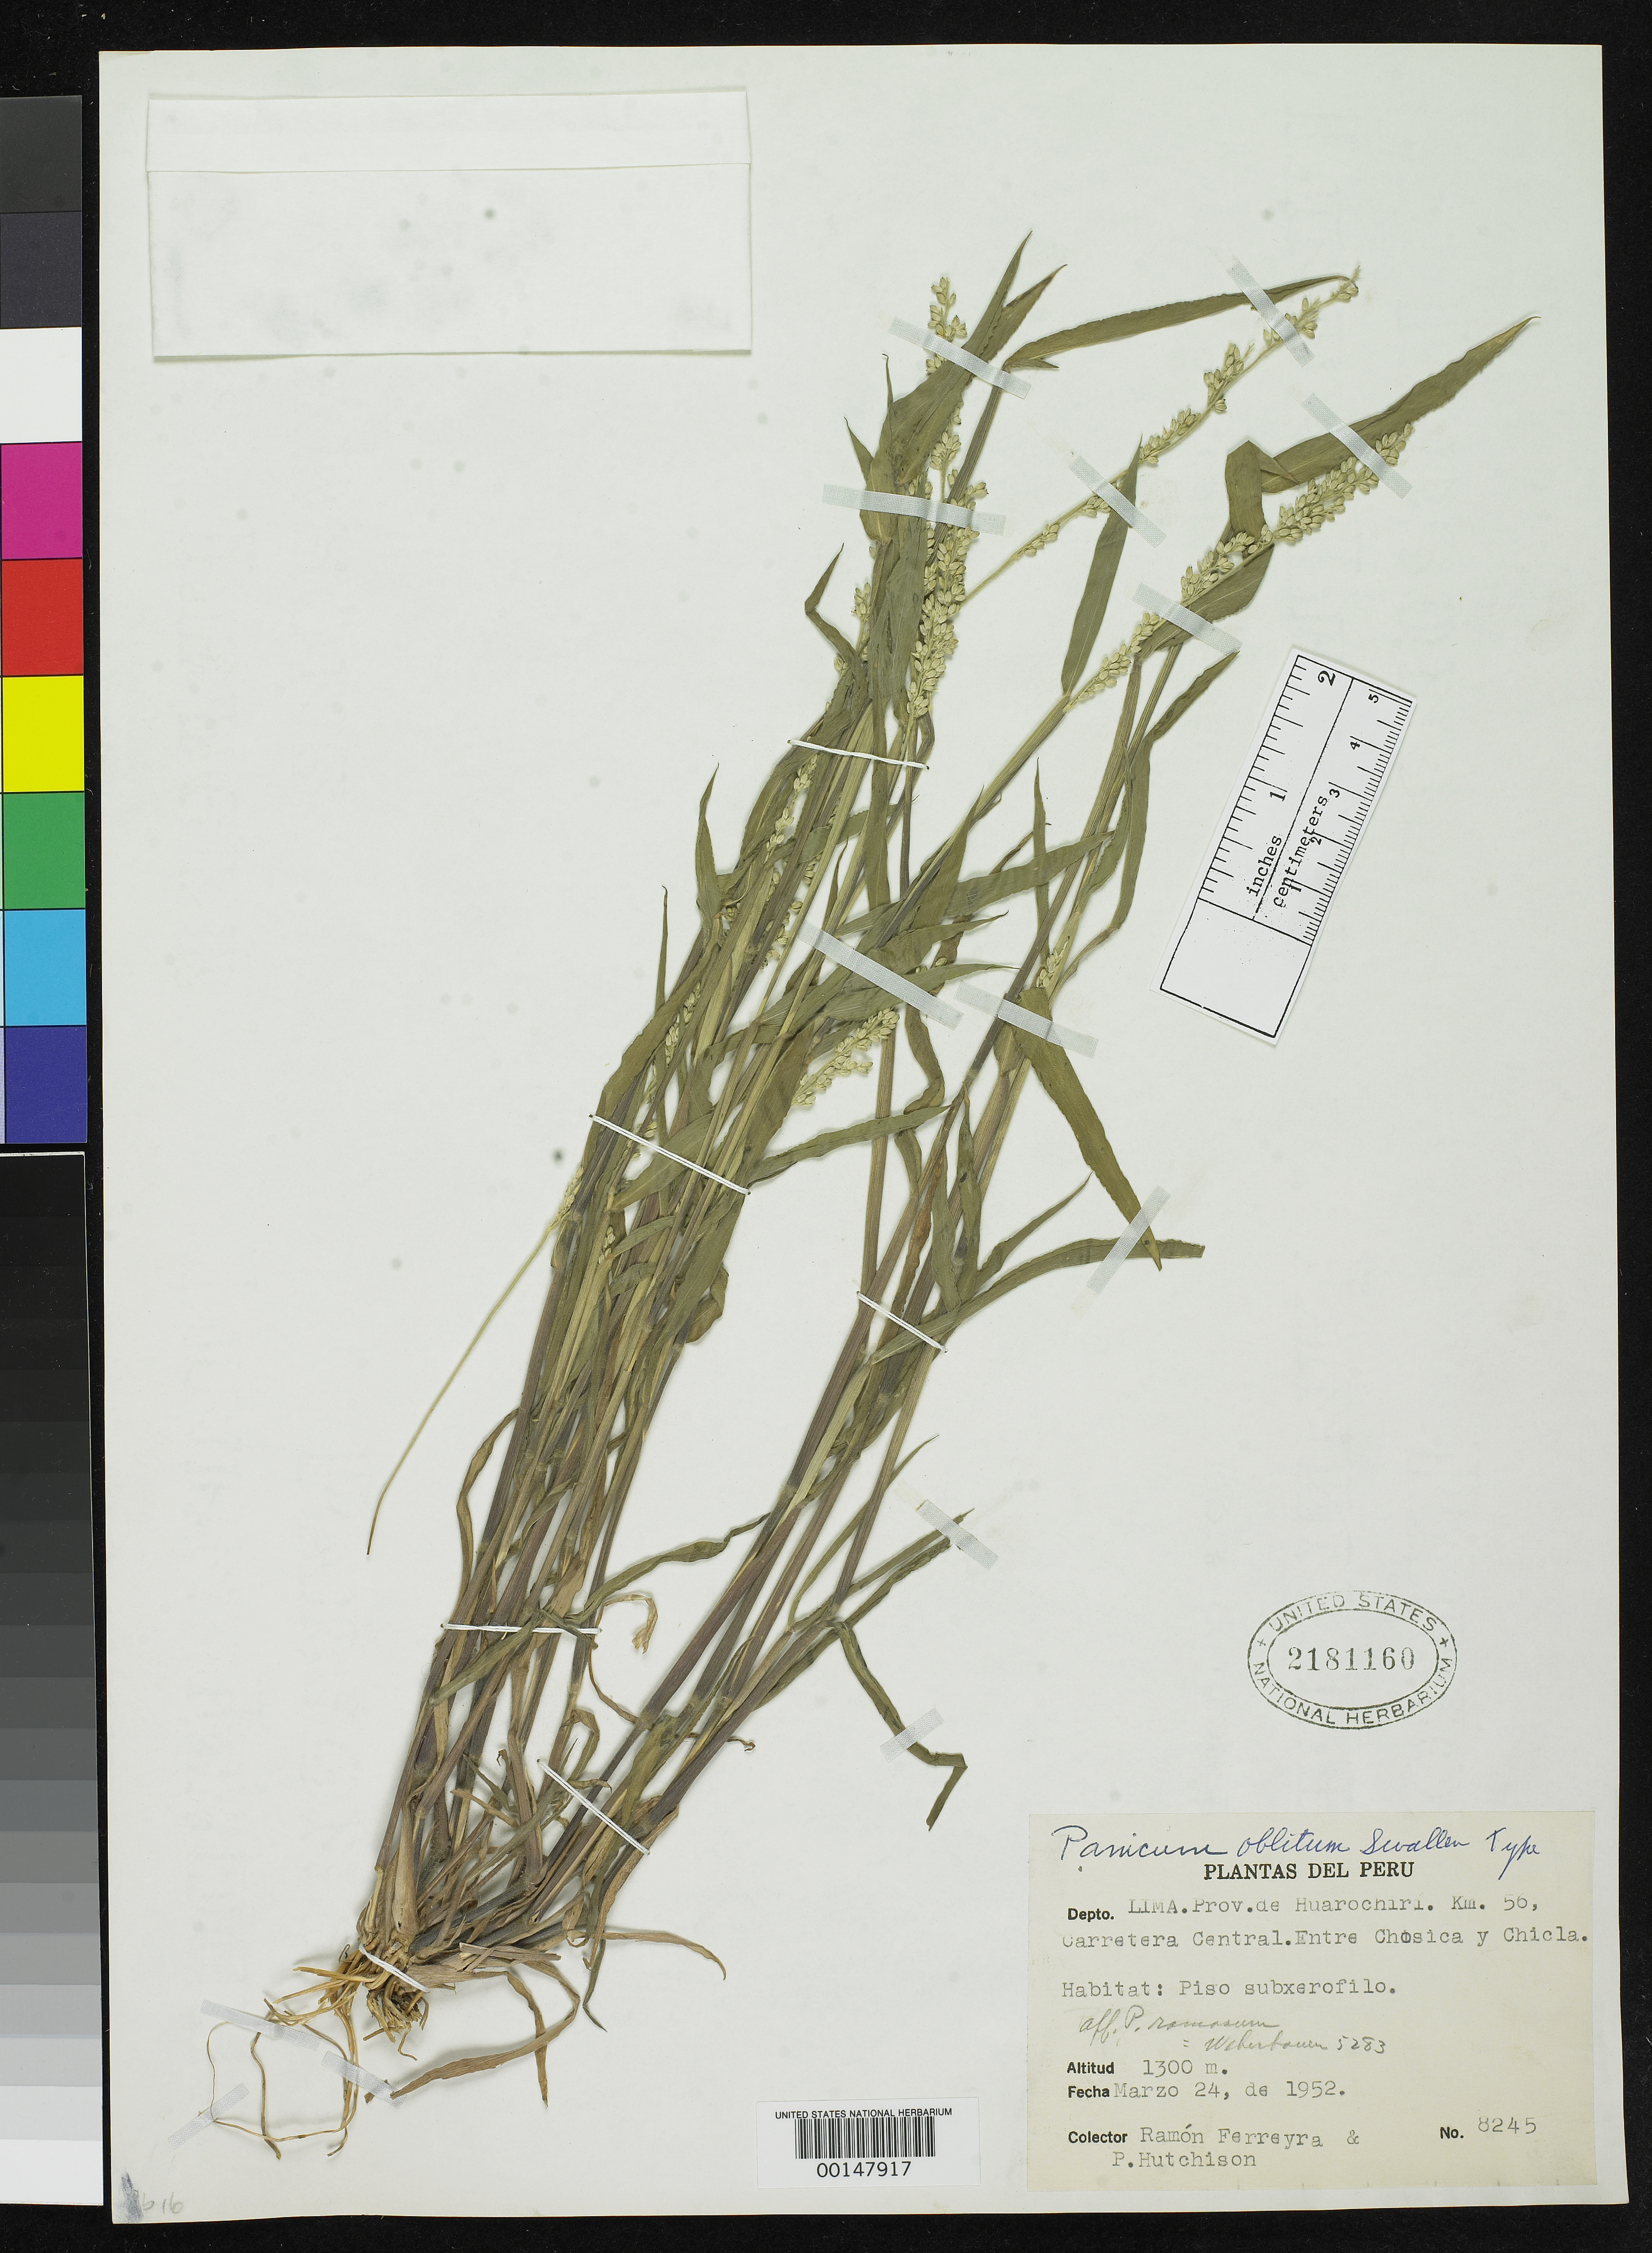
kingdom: Plantae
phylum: Tracheophyta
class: Liliopsida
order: Poales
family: Poaceae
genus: Panicum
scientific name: Panicum oblitum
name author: Swallen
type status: Holotype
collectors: R. A. Ferreyra & P. C. Hutchison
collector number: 8245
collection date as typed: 24 Mar 1952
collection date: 1952-03-24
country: Peru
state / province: Lima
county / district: Huarochirí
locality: Carretera Central, entre Chosica and Chicla.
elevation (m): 1300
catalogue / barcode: US 2181160